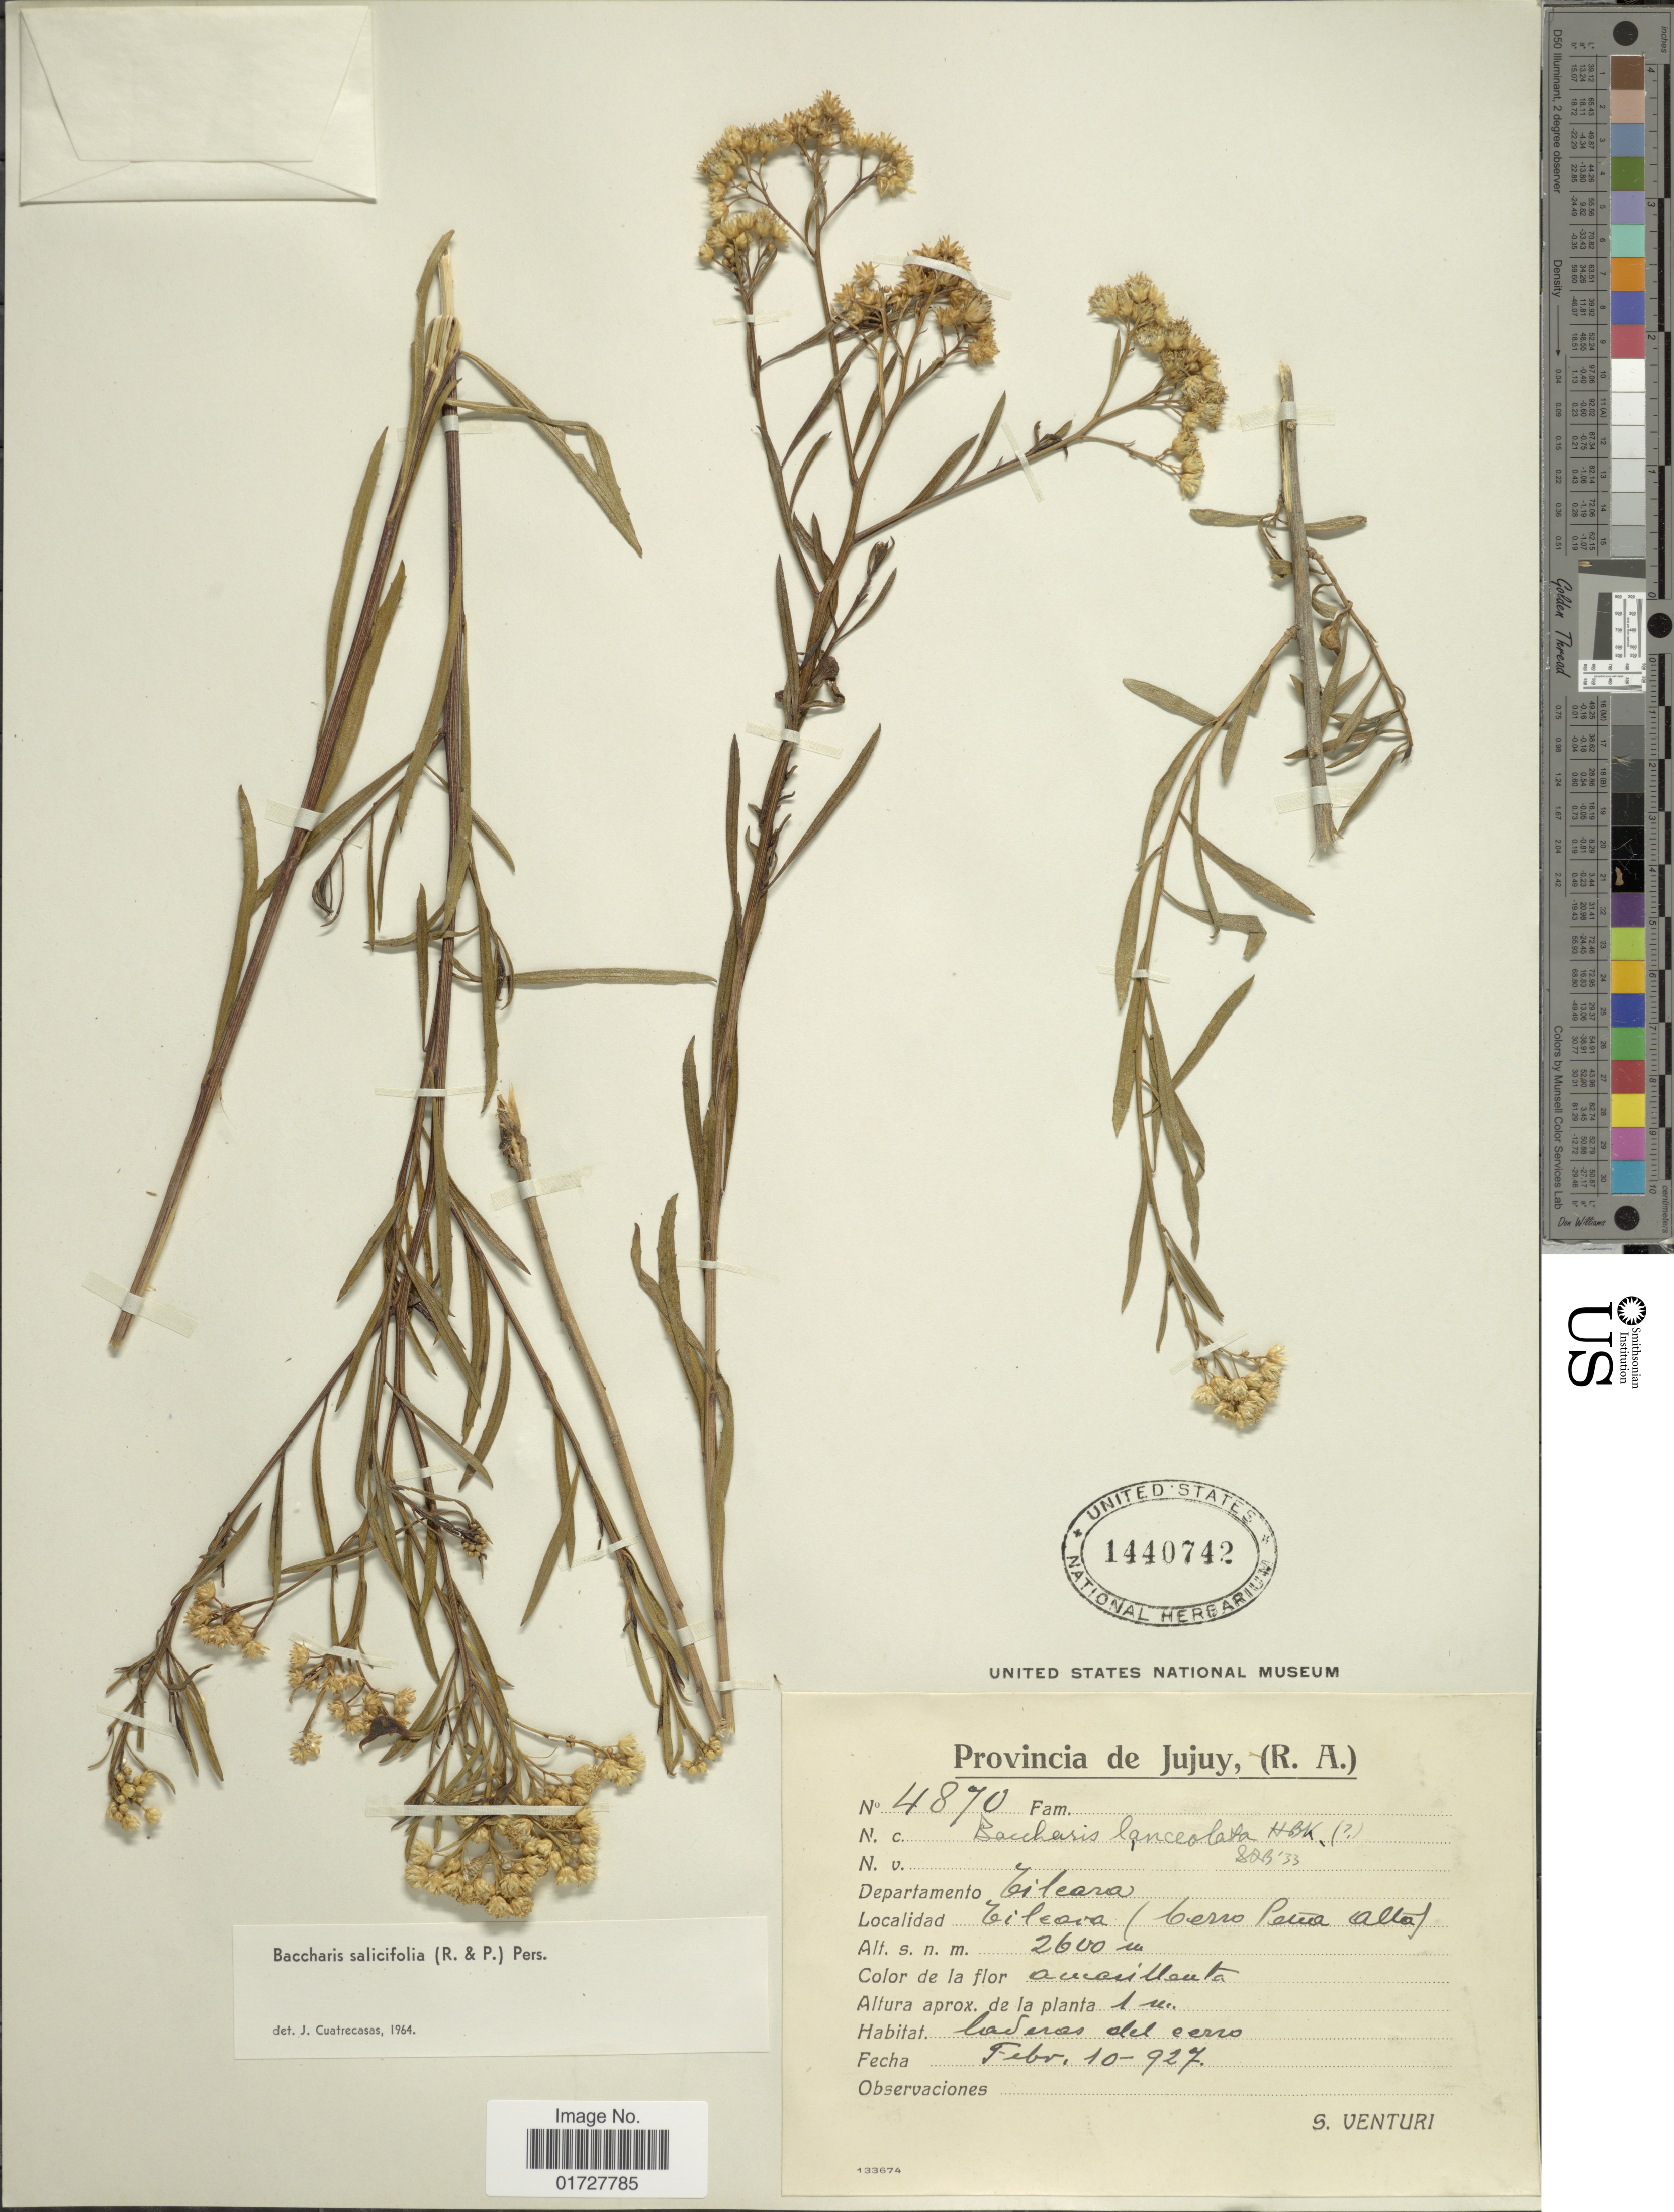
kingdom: Plantae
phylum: Tracheophyta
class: Magnoliopsida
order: Asterales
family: Asteraceae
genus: Baccharis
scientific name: Baccharis salicifolia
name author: (Ruiz & Pav.) Pers.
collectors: S. Venturi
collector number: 4870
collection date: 1927-02-10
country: Argentina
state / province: Jujuy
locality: Departamento Tilcara, Tilcara (cerra Pena Alta)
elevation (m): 2600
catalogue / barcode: US 1440742